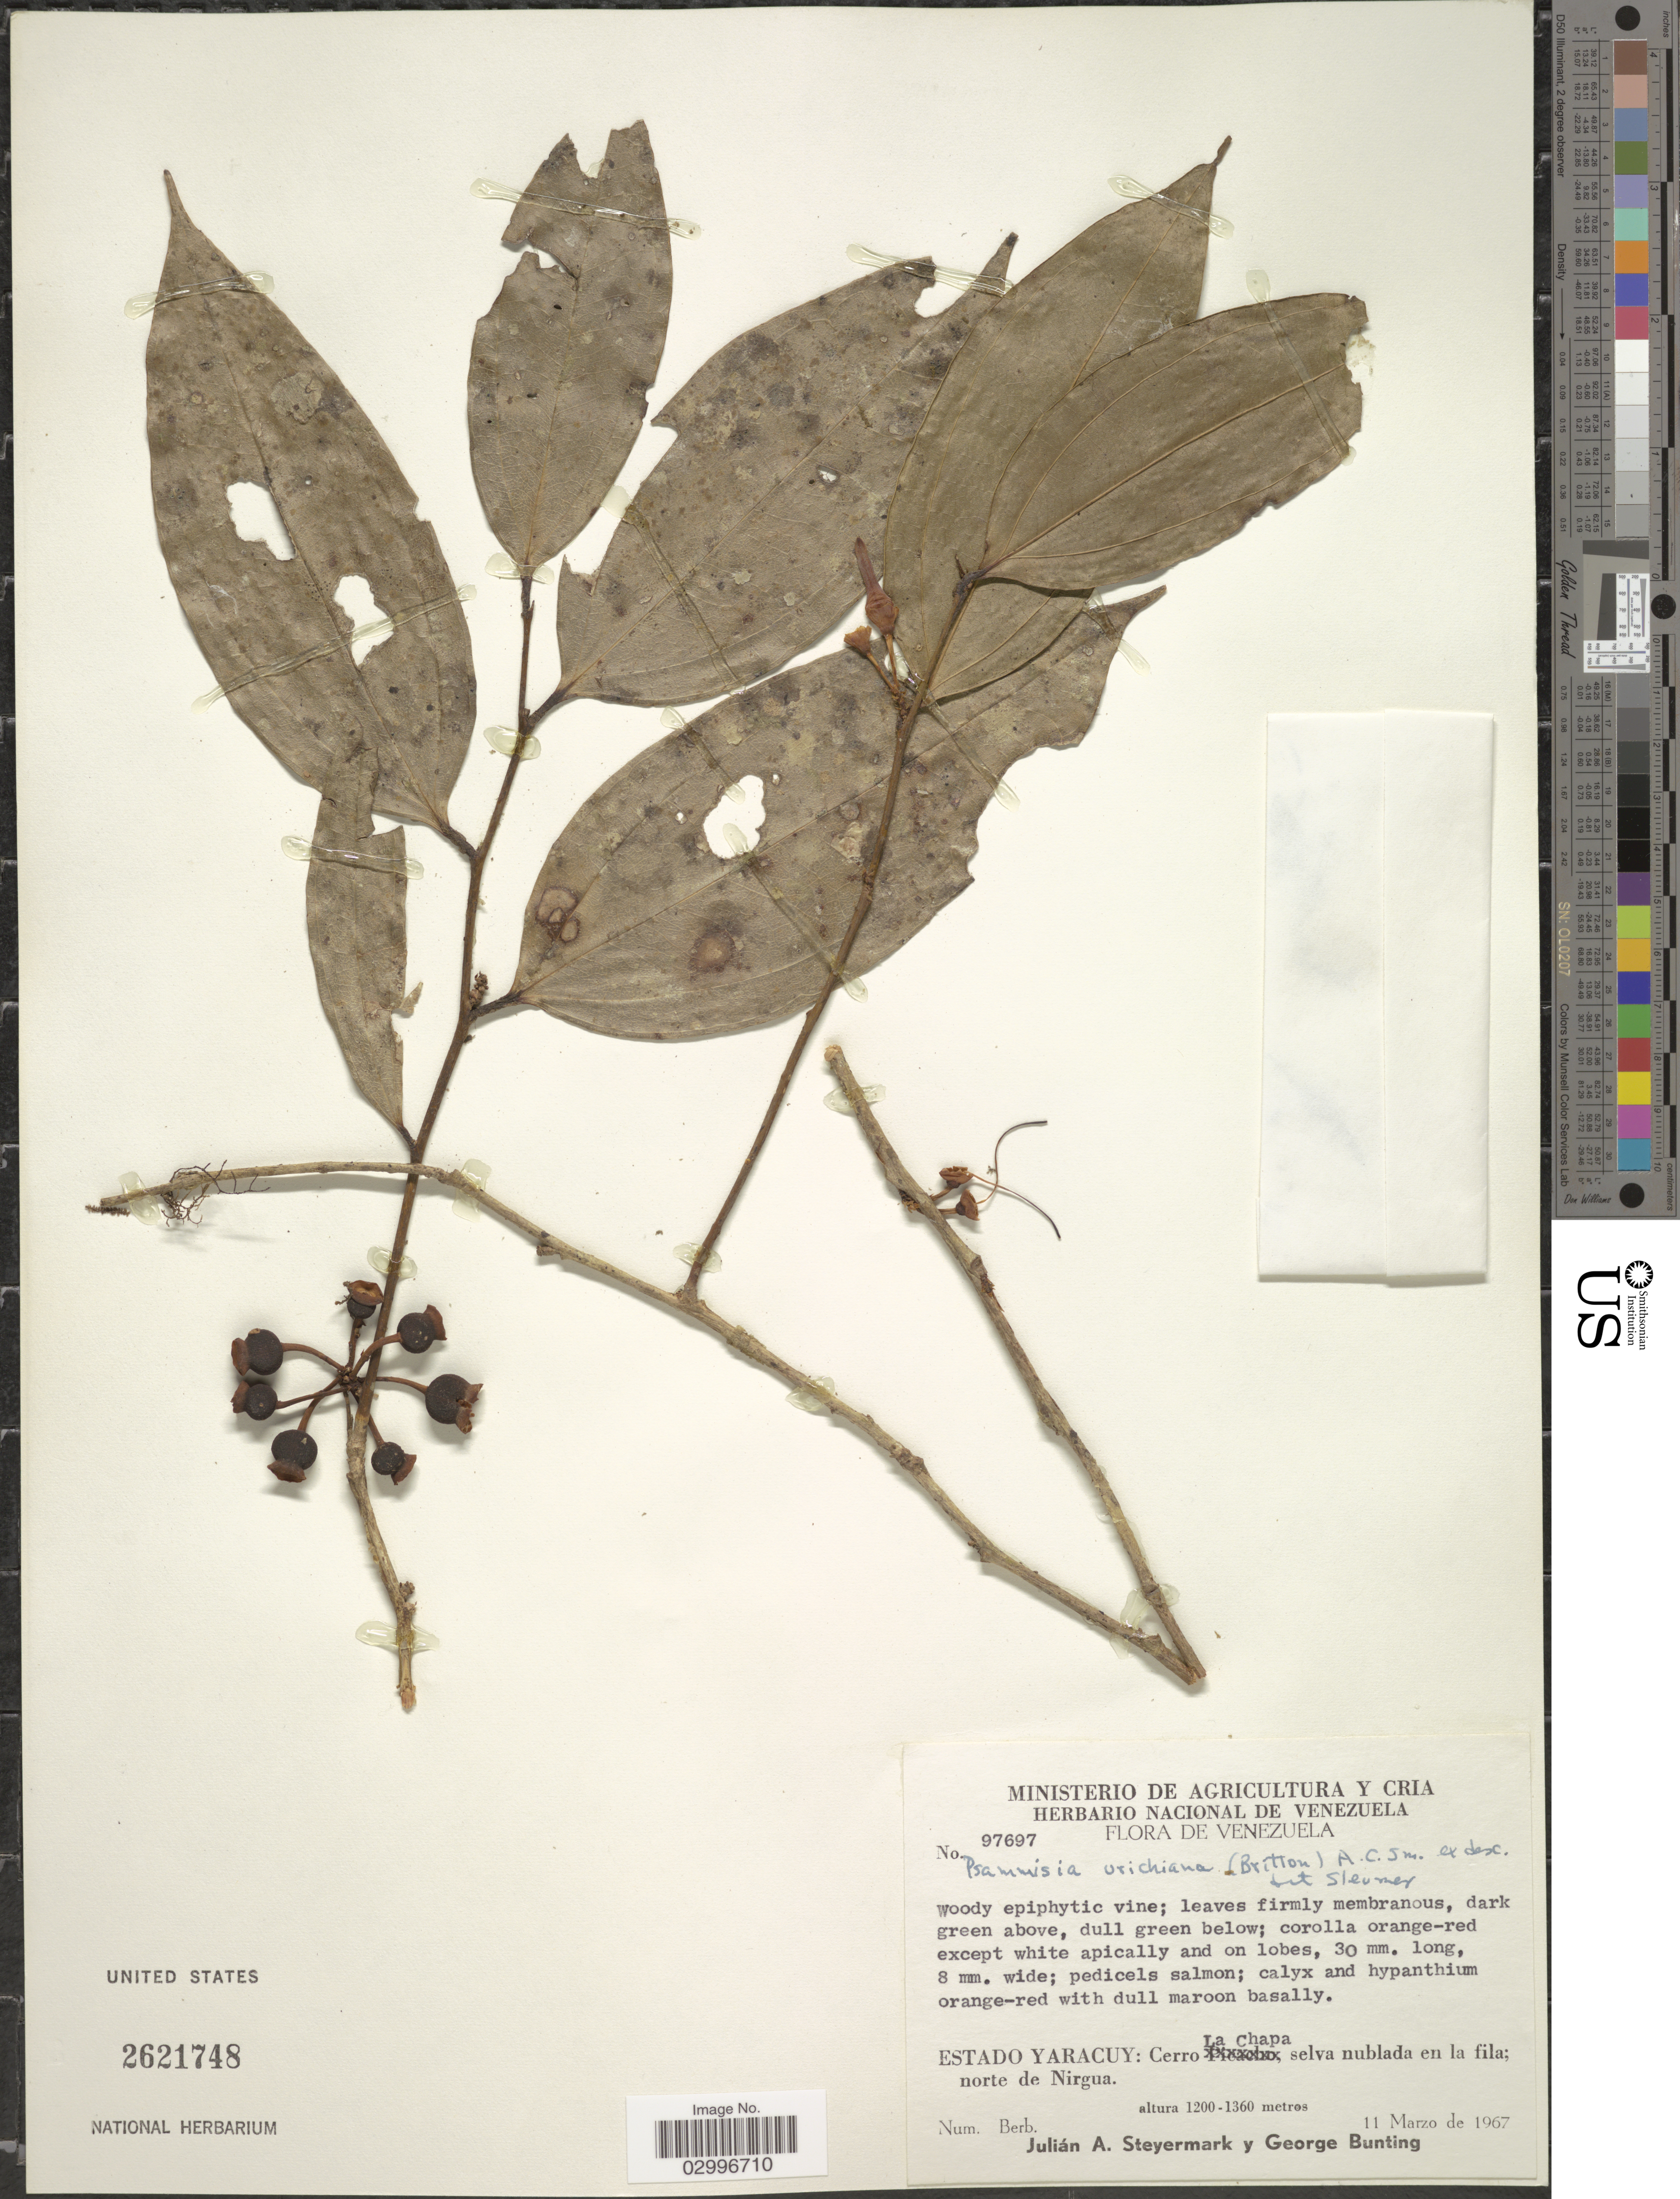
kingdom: Plantae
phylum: Tracheophyta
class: Magnoliopsida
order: Ericales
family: Ericaceae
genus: Psammisia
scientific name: Psammisia urichiana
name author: (Britton) A.C. Sm.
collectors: J. Steyermark & G. S. Bunting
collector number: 97697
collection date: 1967-03-11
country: Venezuela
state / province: Yaracuy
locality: Cerro La Chapa, selva nublada en la fila; norte de Nirgua.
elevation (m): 1200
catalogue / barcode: US 2621748